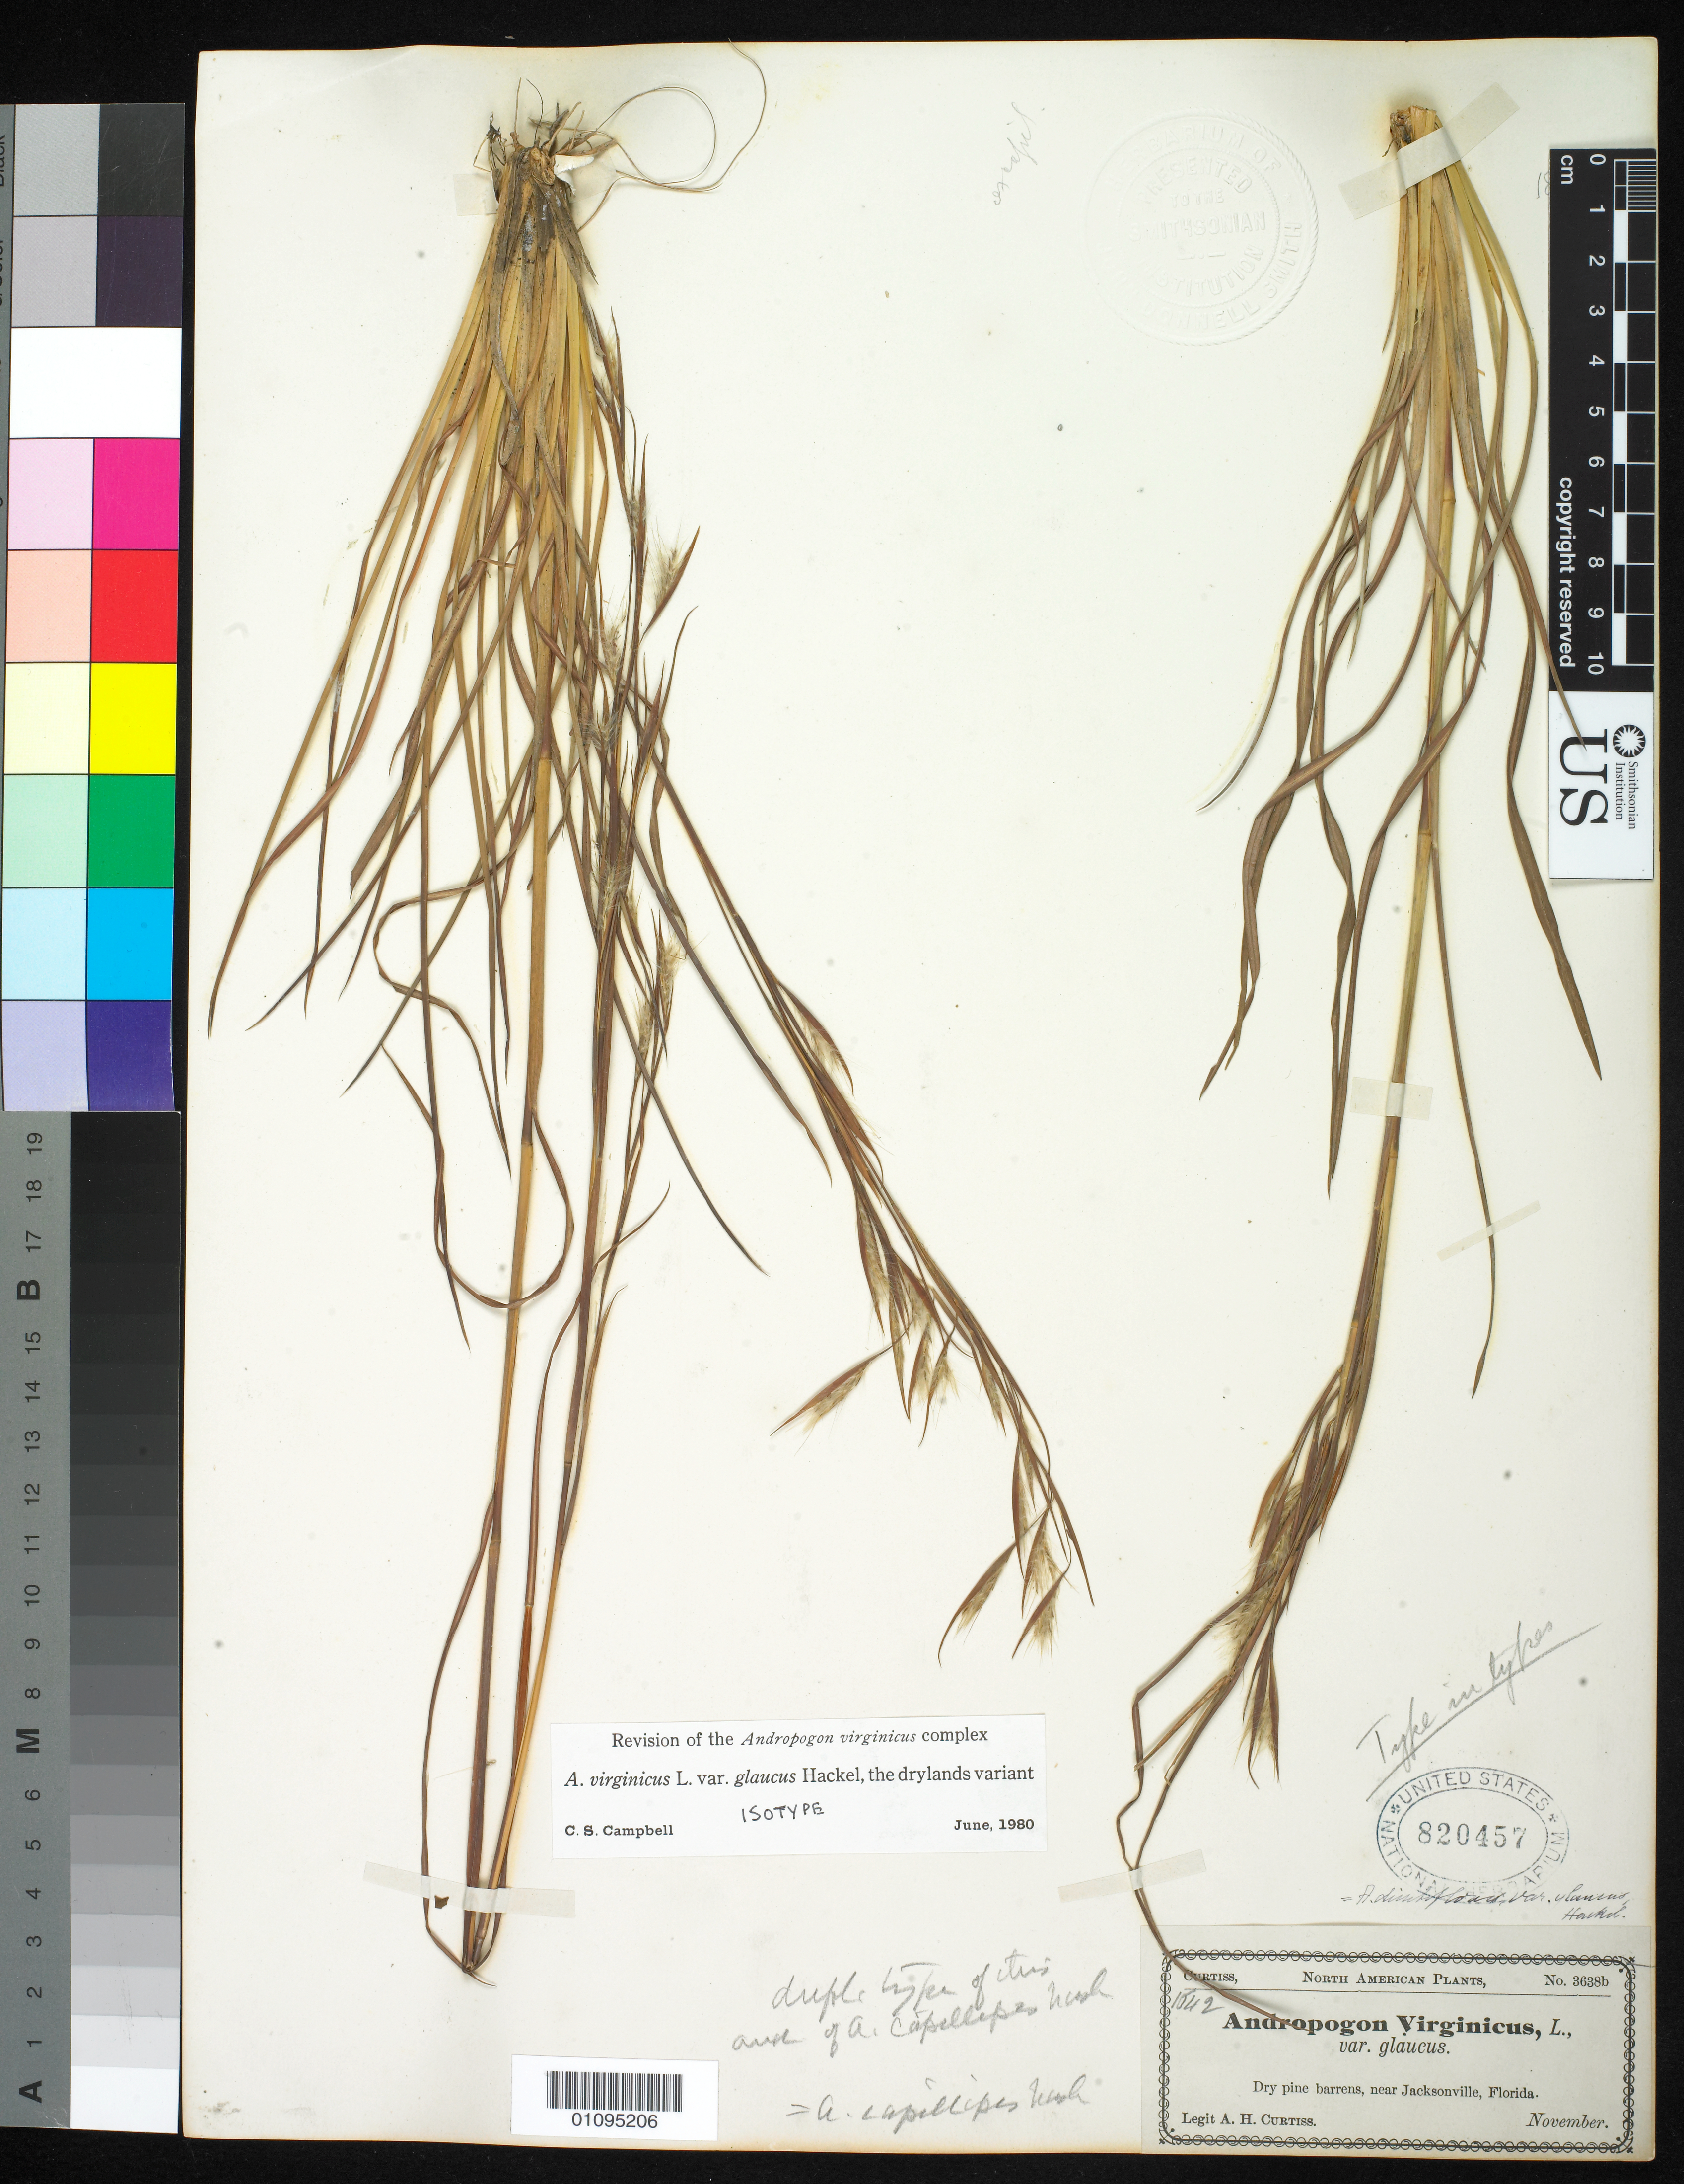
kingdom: Plantae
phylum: Tracheophyta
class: Liliopsida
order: Poales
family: Poaceae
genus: Andropogon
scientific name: Andropogon virginicus var. glaucus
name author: Hack. in A. DC.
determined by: Campbell, C. S.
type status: Isotype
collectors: A. H. Curtiss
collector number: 3638b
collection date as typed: Nov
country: United States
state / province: Florida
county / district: Duval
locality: Near Jacksonville.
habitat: Dry pine barrens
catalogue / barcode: US 820457